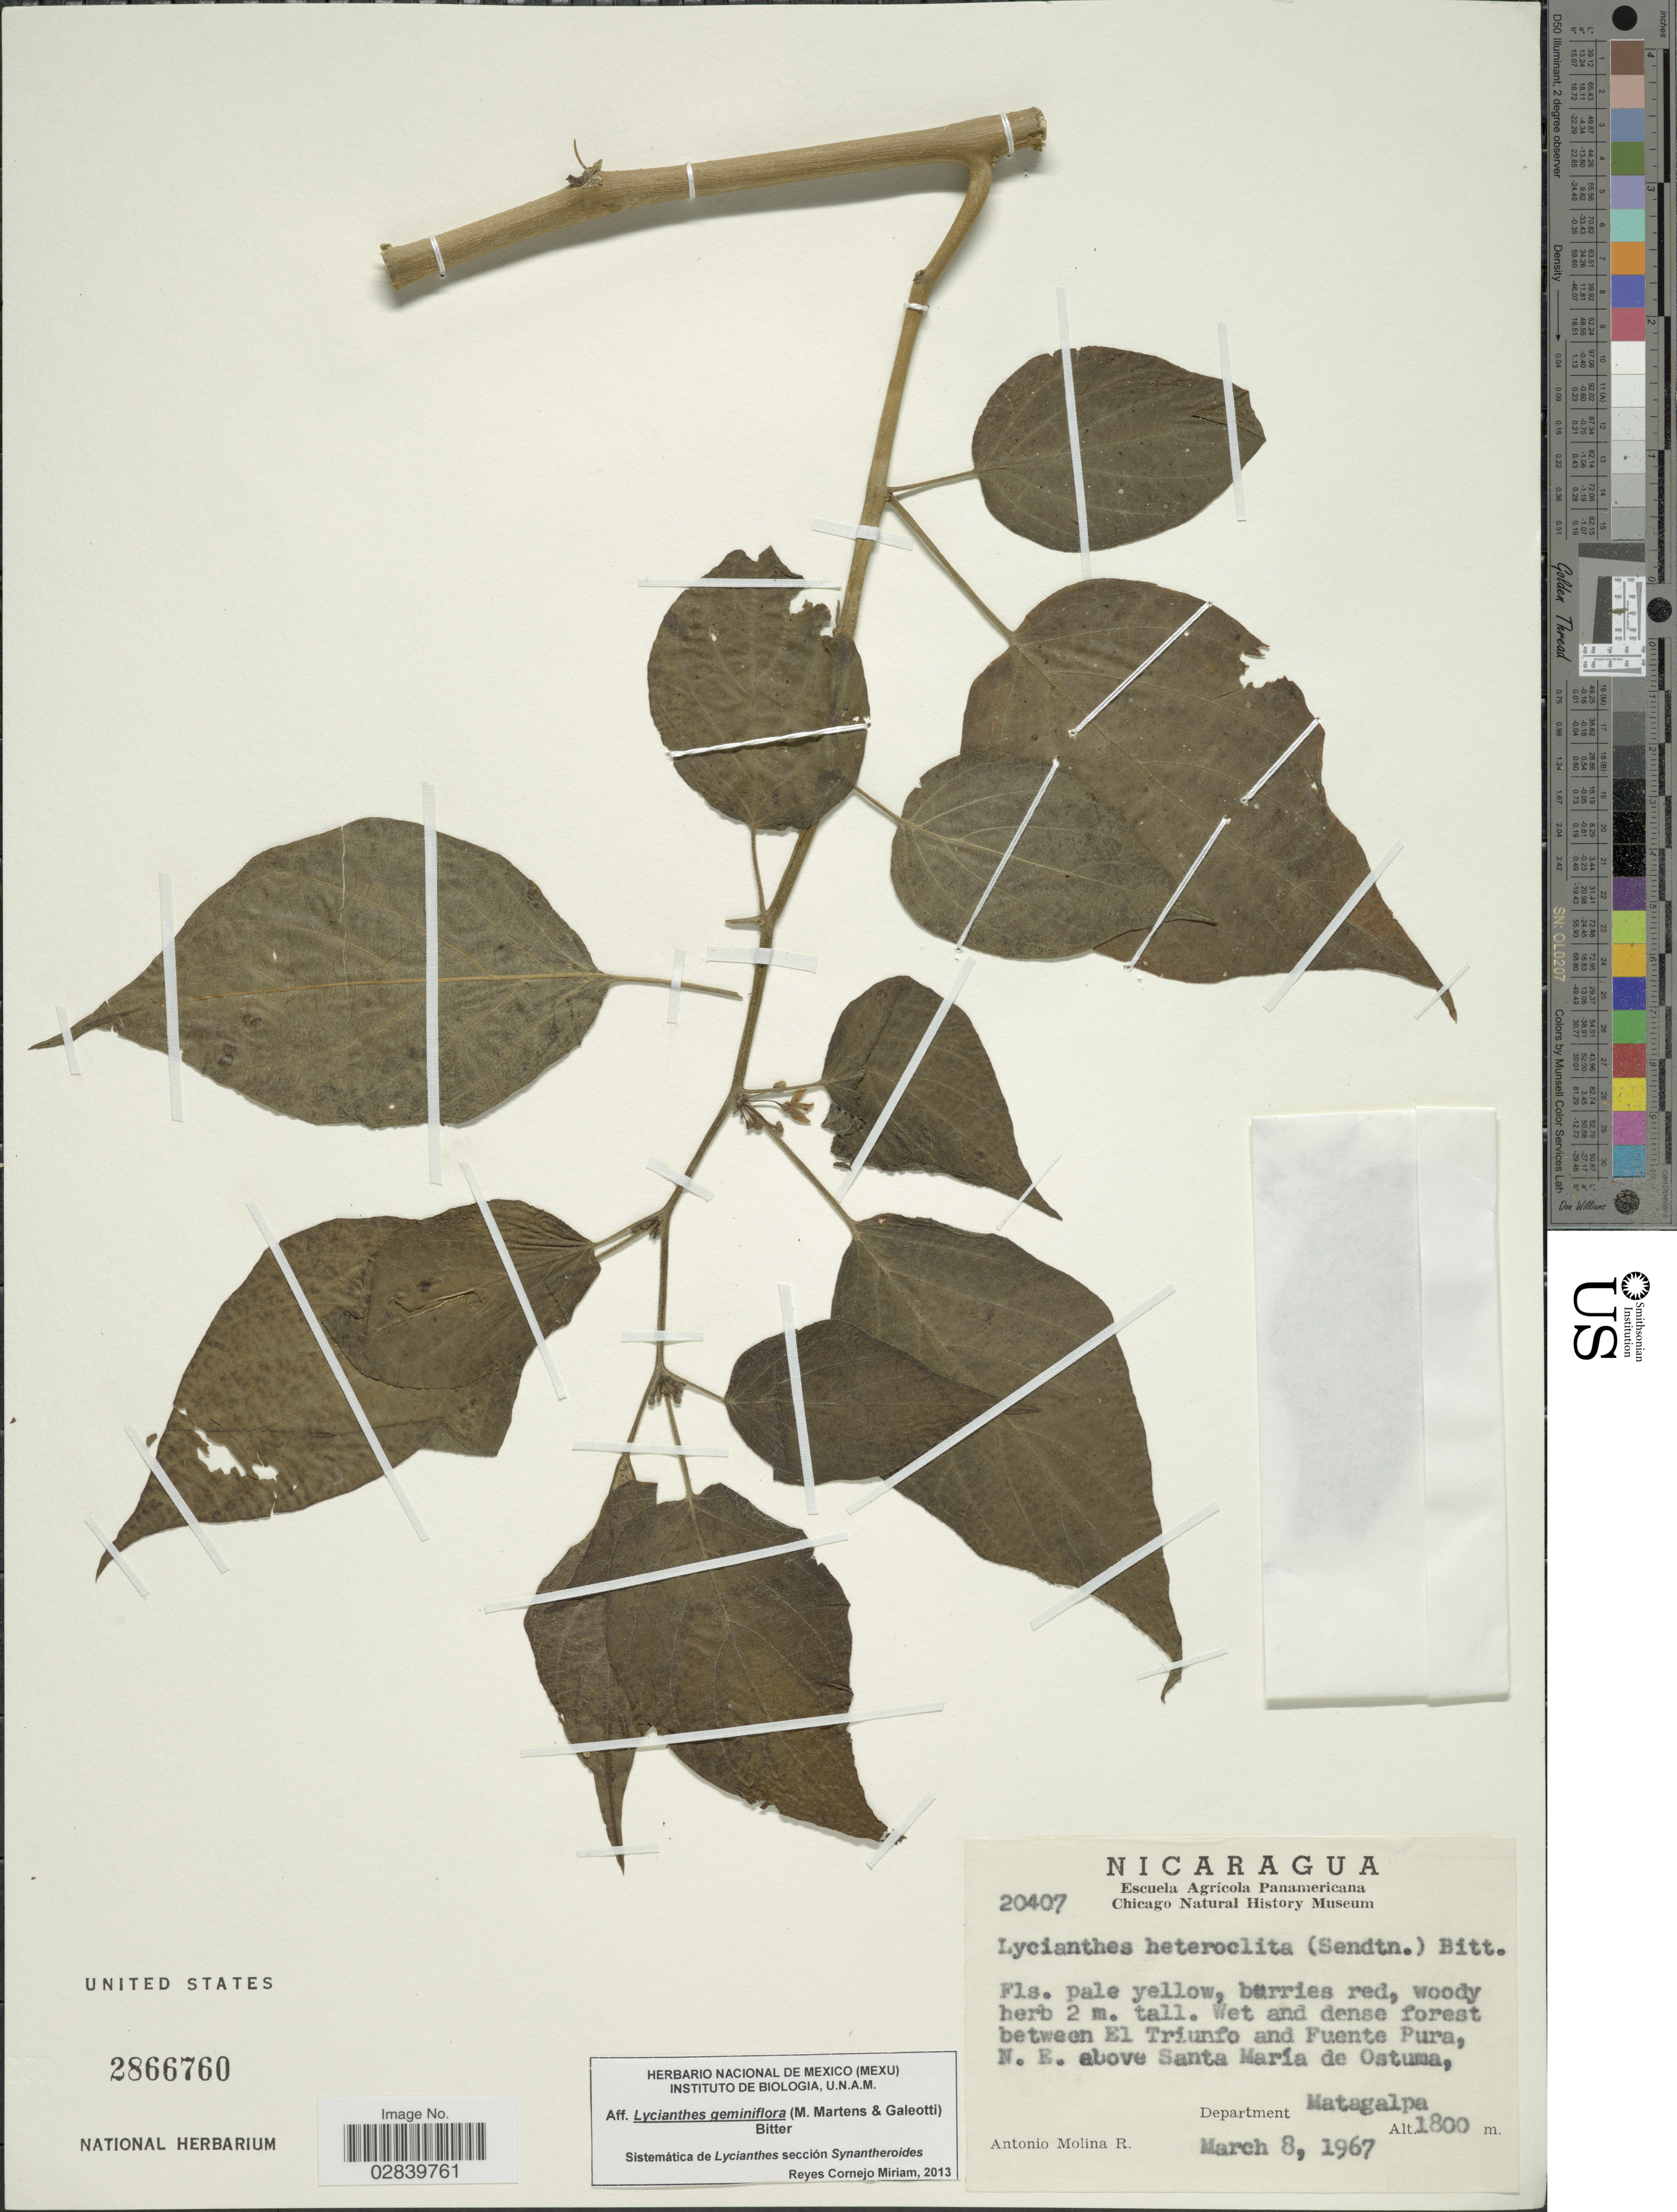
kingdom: Plantae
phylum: Tracheophyta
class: Magnoliopsida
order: Solanales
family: Solanaceae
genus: Lycianthes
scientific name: Lycianthes geminiflora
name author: (M. Martens & Galeotti) Bitter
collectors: A. Molina R.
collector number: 20407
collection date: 1967-03-08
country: Nicaragua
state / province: Matagalpa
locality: Wet and dense forest between El Triunfo and Fuente Pura, N.E. above Santa María de Ostuma. Department Matagalpa.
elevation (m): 1800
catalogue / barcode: US 2866760